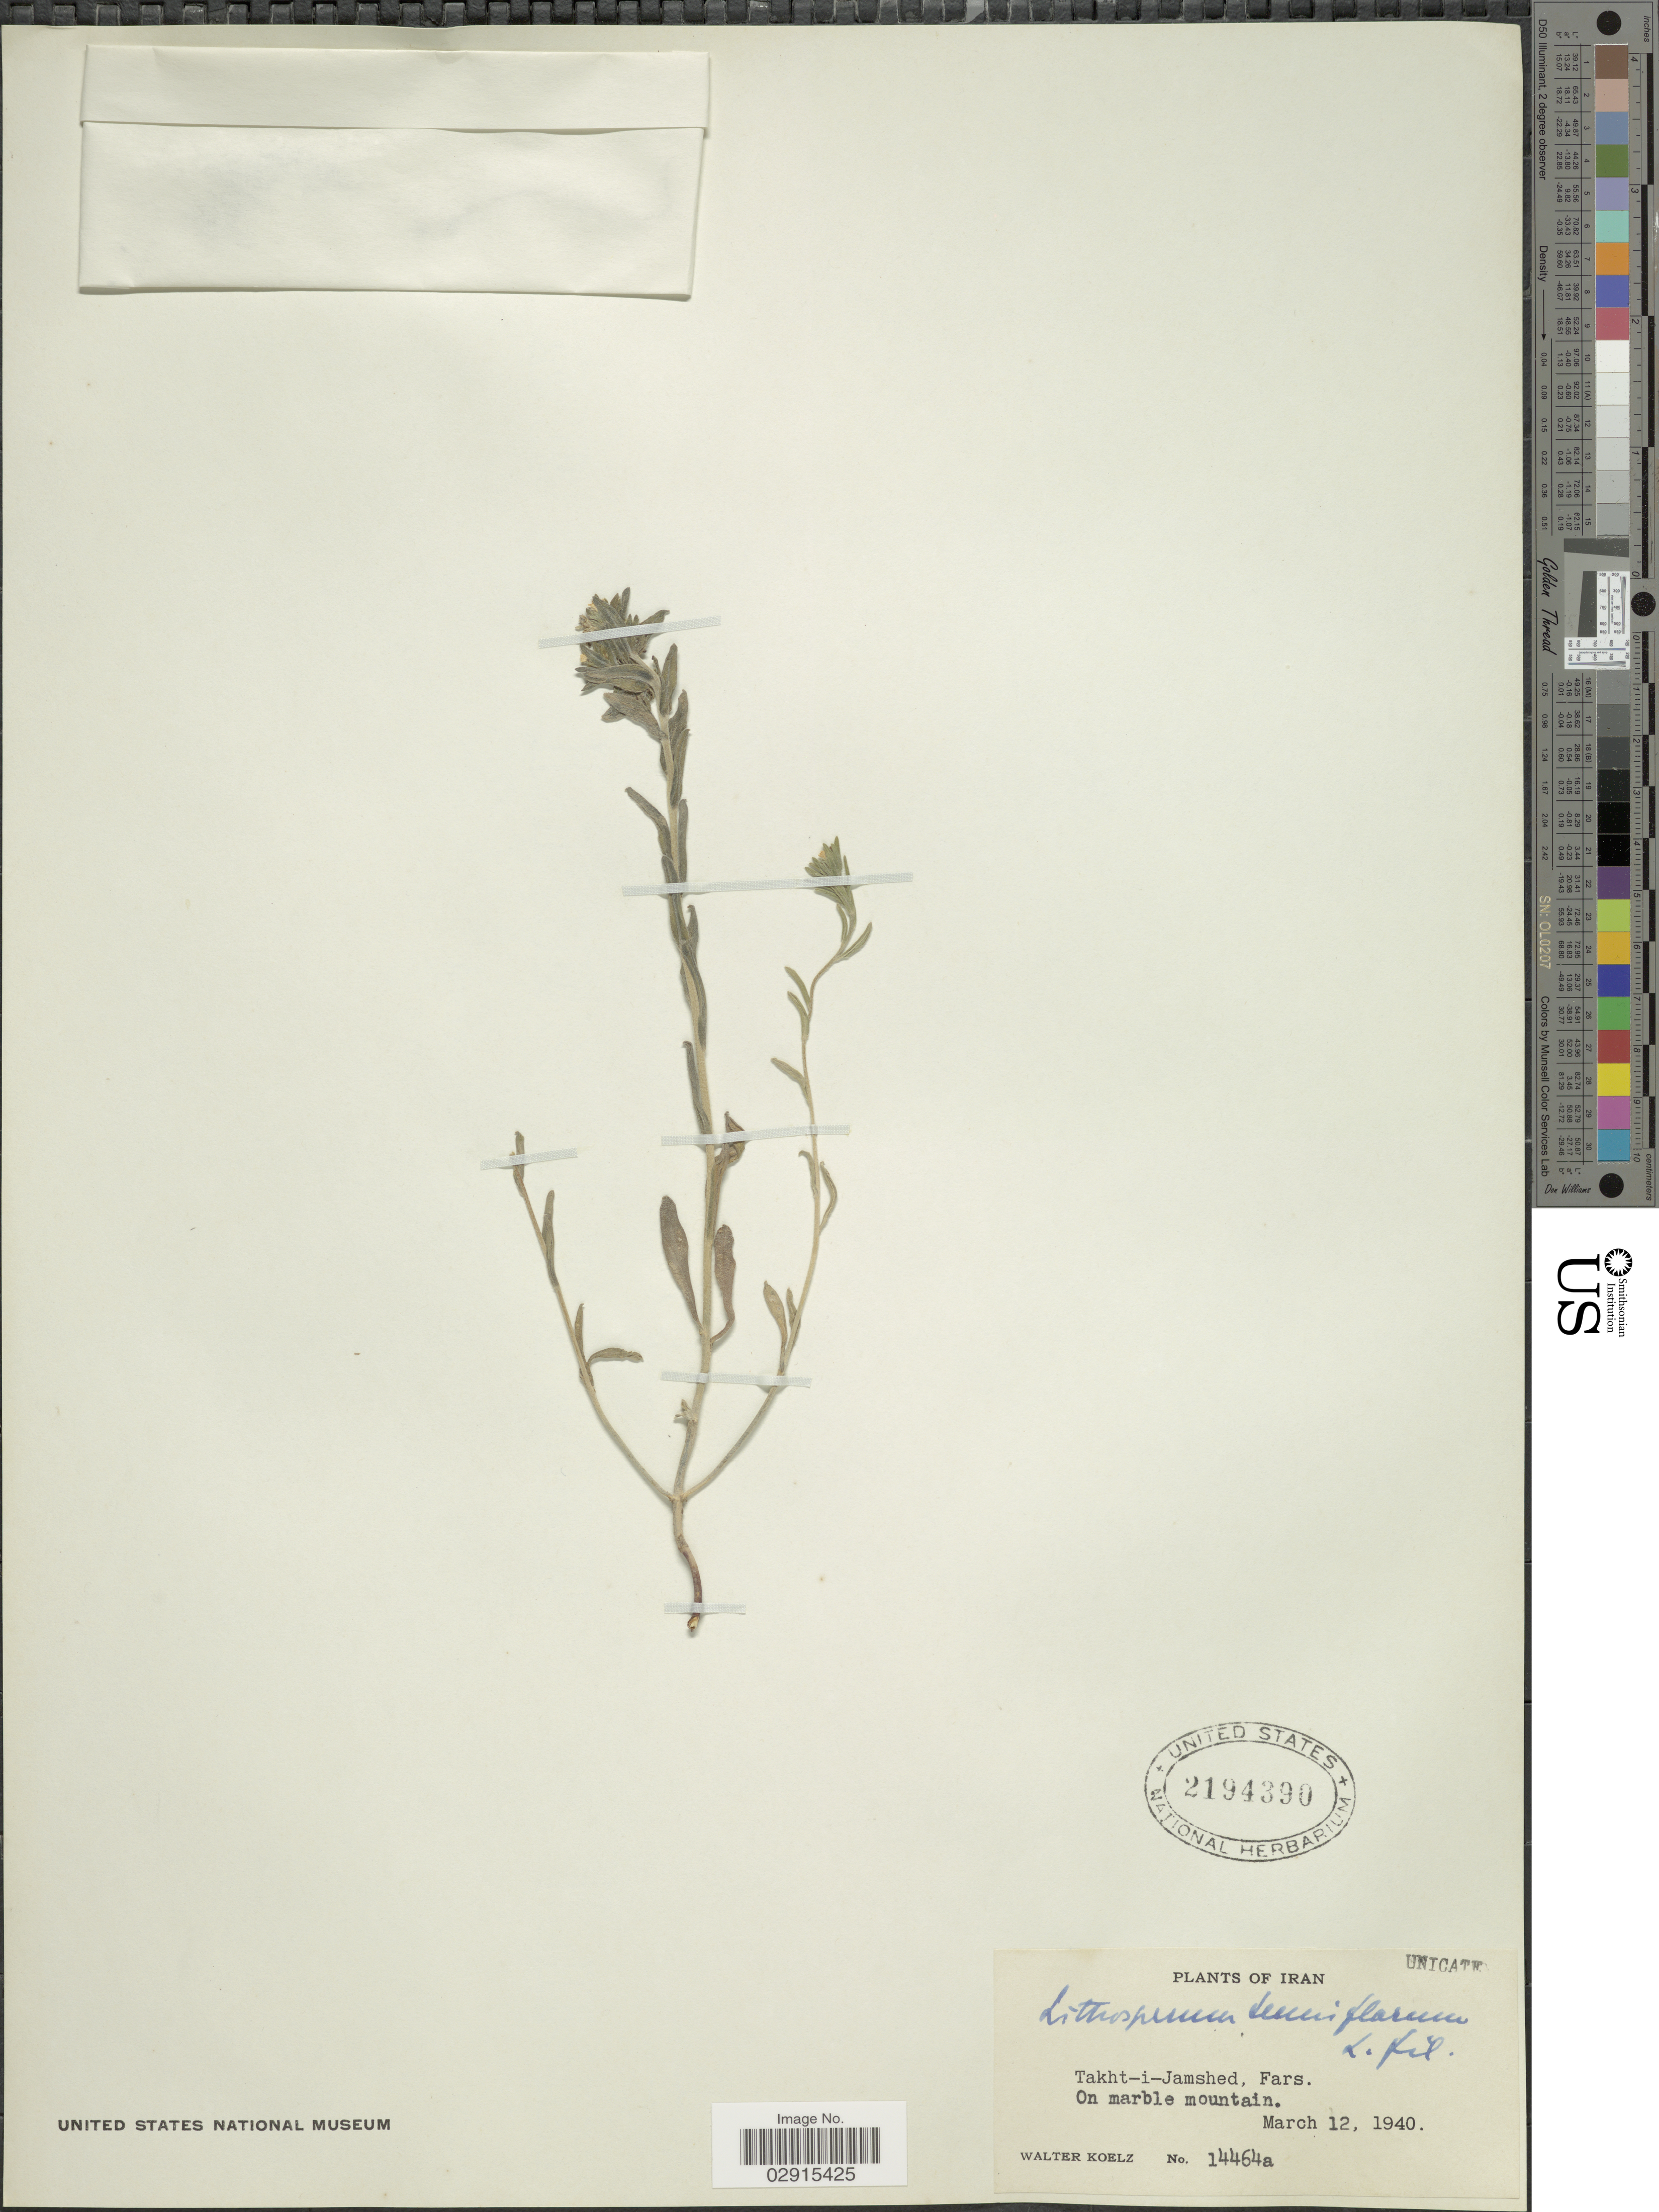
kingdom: Plantae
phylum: Tracheophyta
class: Magnoliopsida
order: Boraginales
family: Boraginaceae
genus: Lithospermum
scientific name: Lithospermum tenuiflorum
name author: L. f.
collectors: W. N. Koelz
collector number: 14464a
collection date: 1940-03-12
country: Iran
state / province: Fars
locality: Takht-i-Jamshed, Fars. On marble mountain.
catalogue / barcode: US 2194390